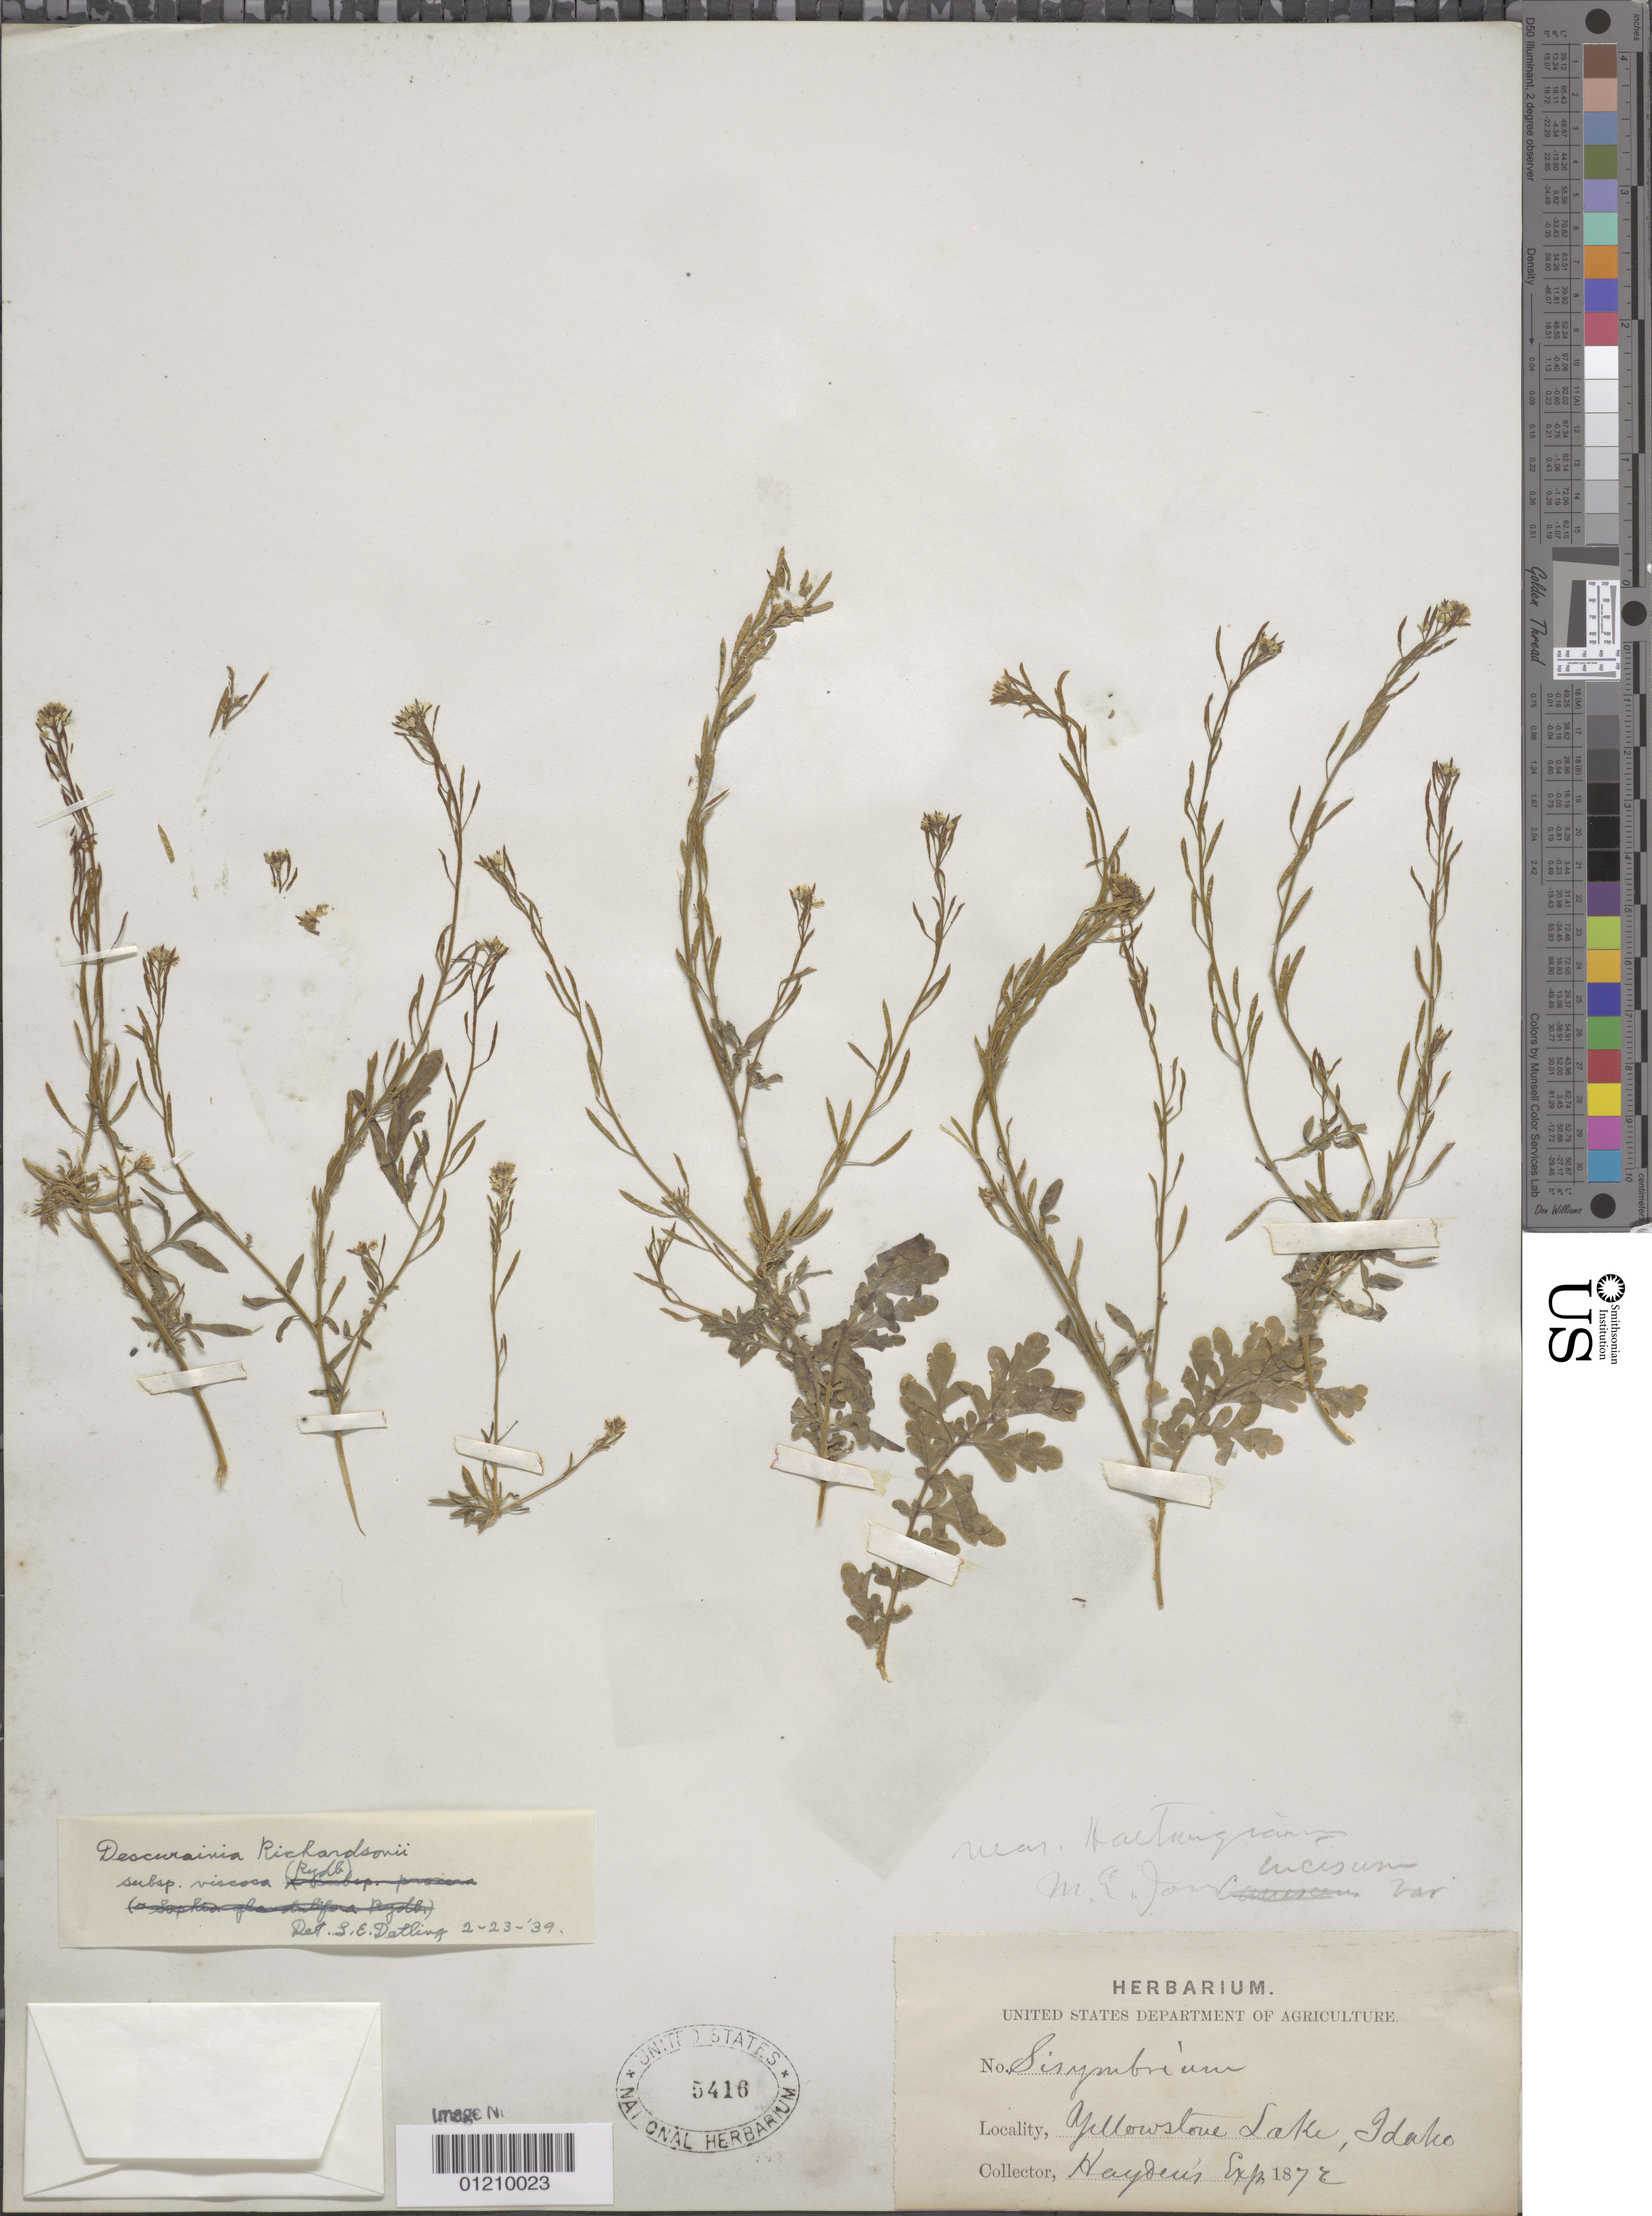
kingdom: Plantae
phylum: Tracheophyta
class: Magnoliopsida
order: Brassicales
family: Brassicaceae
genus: Descurainia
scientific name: Descurainia richardsonii subsp. viscosa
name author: (Rydb.) Detling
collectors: Hayden Exped.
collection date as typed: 1872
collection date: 1872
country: United States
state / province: Idaho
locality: Yellowstone Lake.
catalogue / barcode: US 5416